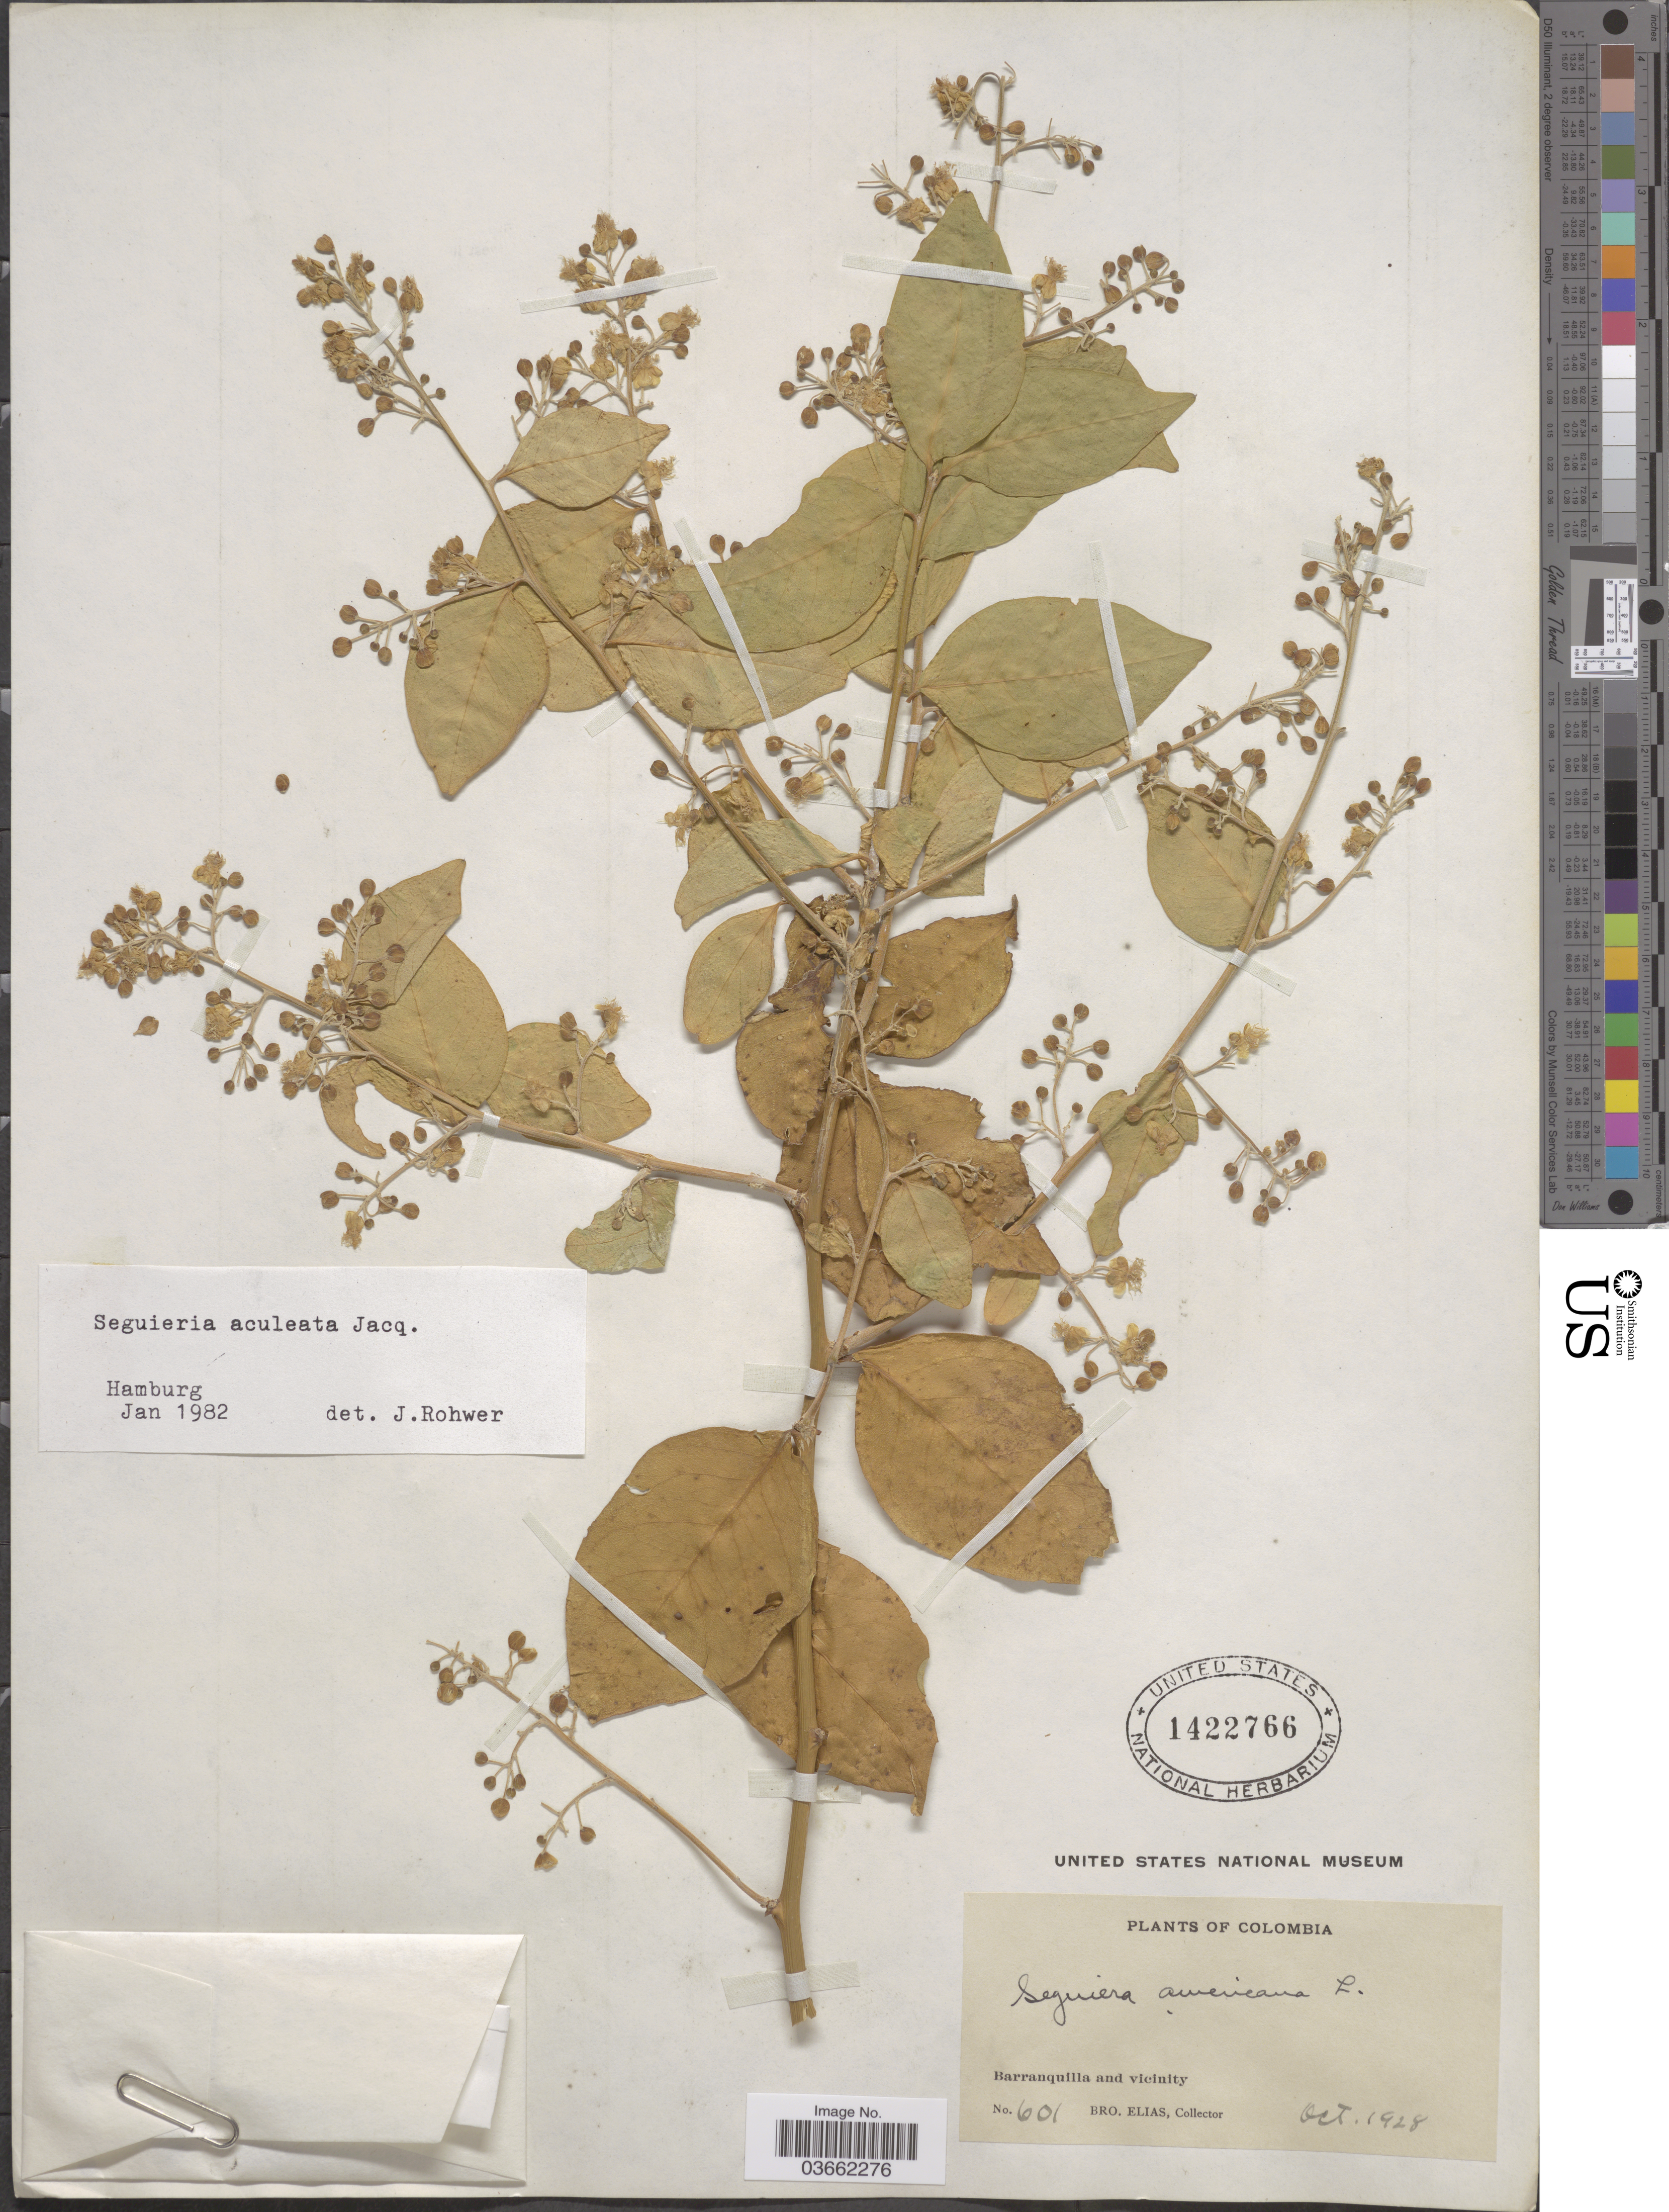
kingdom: Plantae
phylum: Tracheophyta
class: Magnoliopsida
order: Caryophyllales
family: Phytolaccaceae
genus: Seguieria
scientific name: Seguieria aculeata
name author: Jacq.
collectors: Bro. Elias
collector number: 601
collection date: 1928-10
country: Colombia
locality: Barranquilla and vicinity.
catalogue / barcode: US 1422766